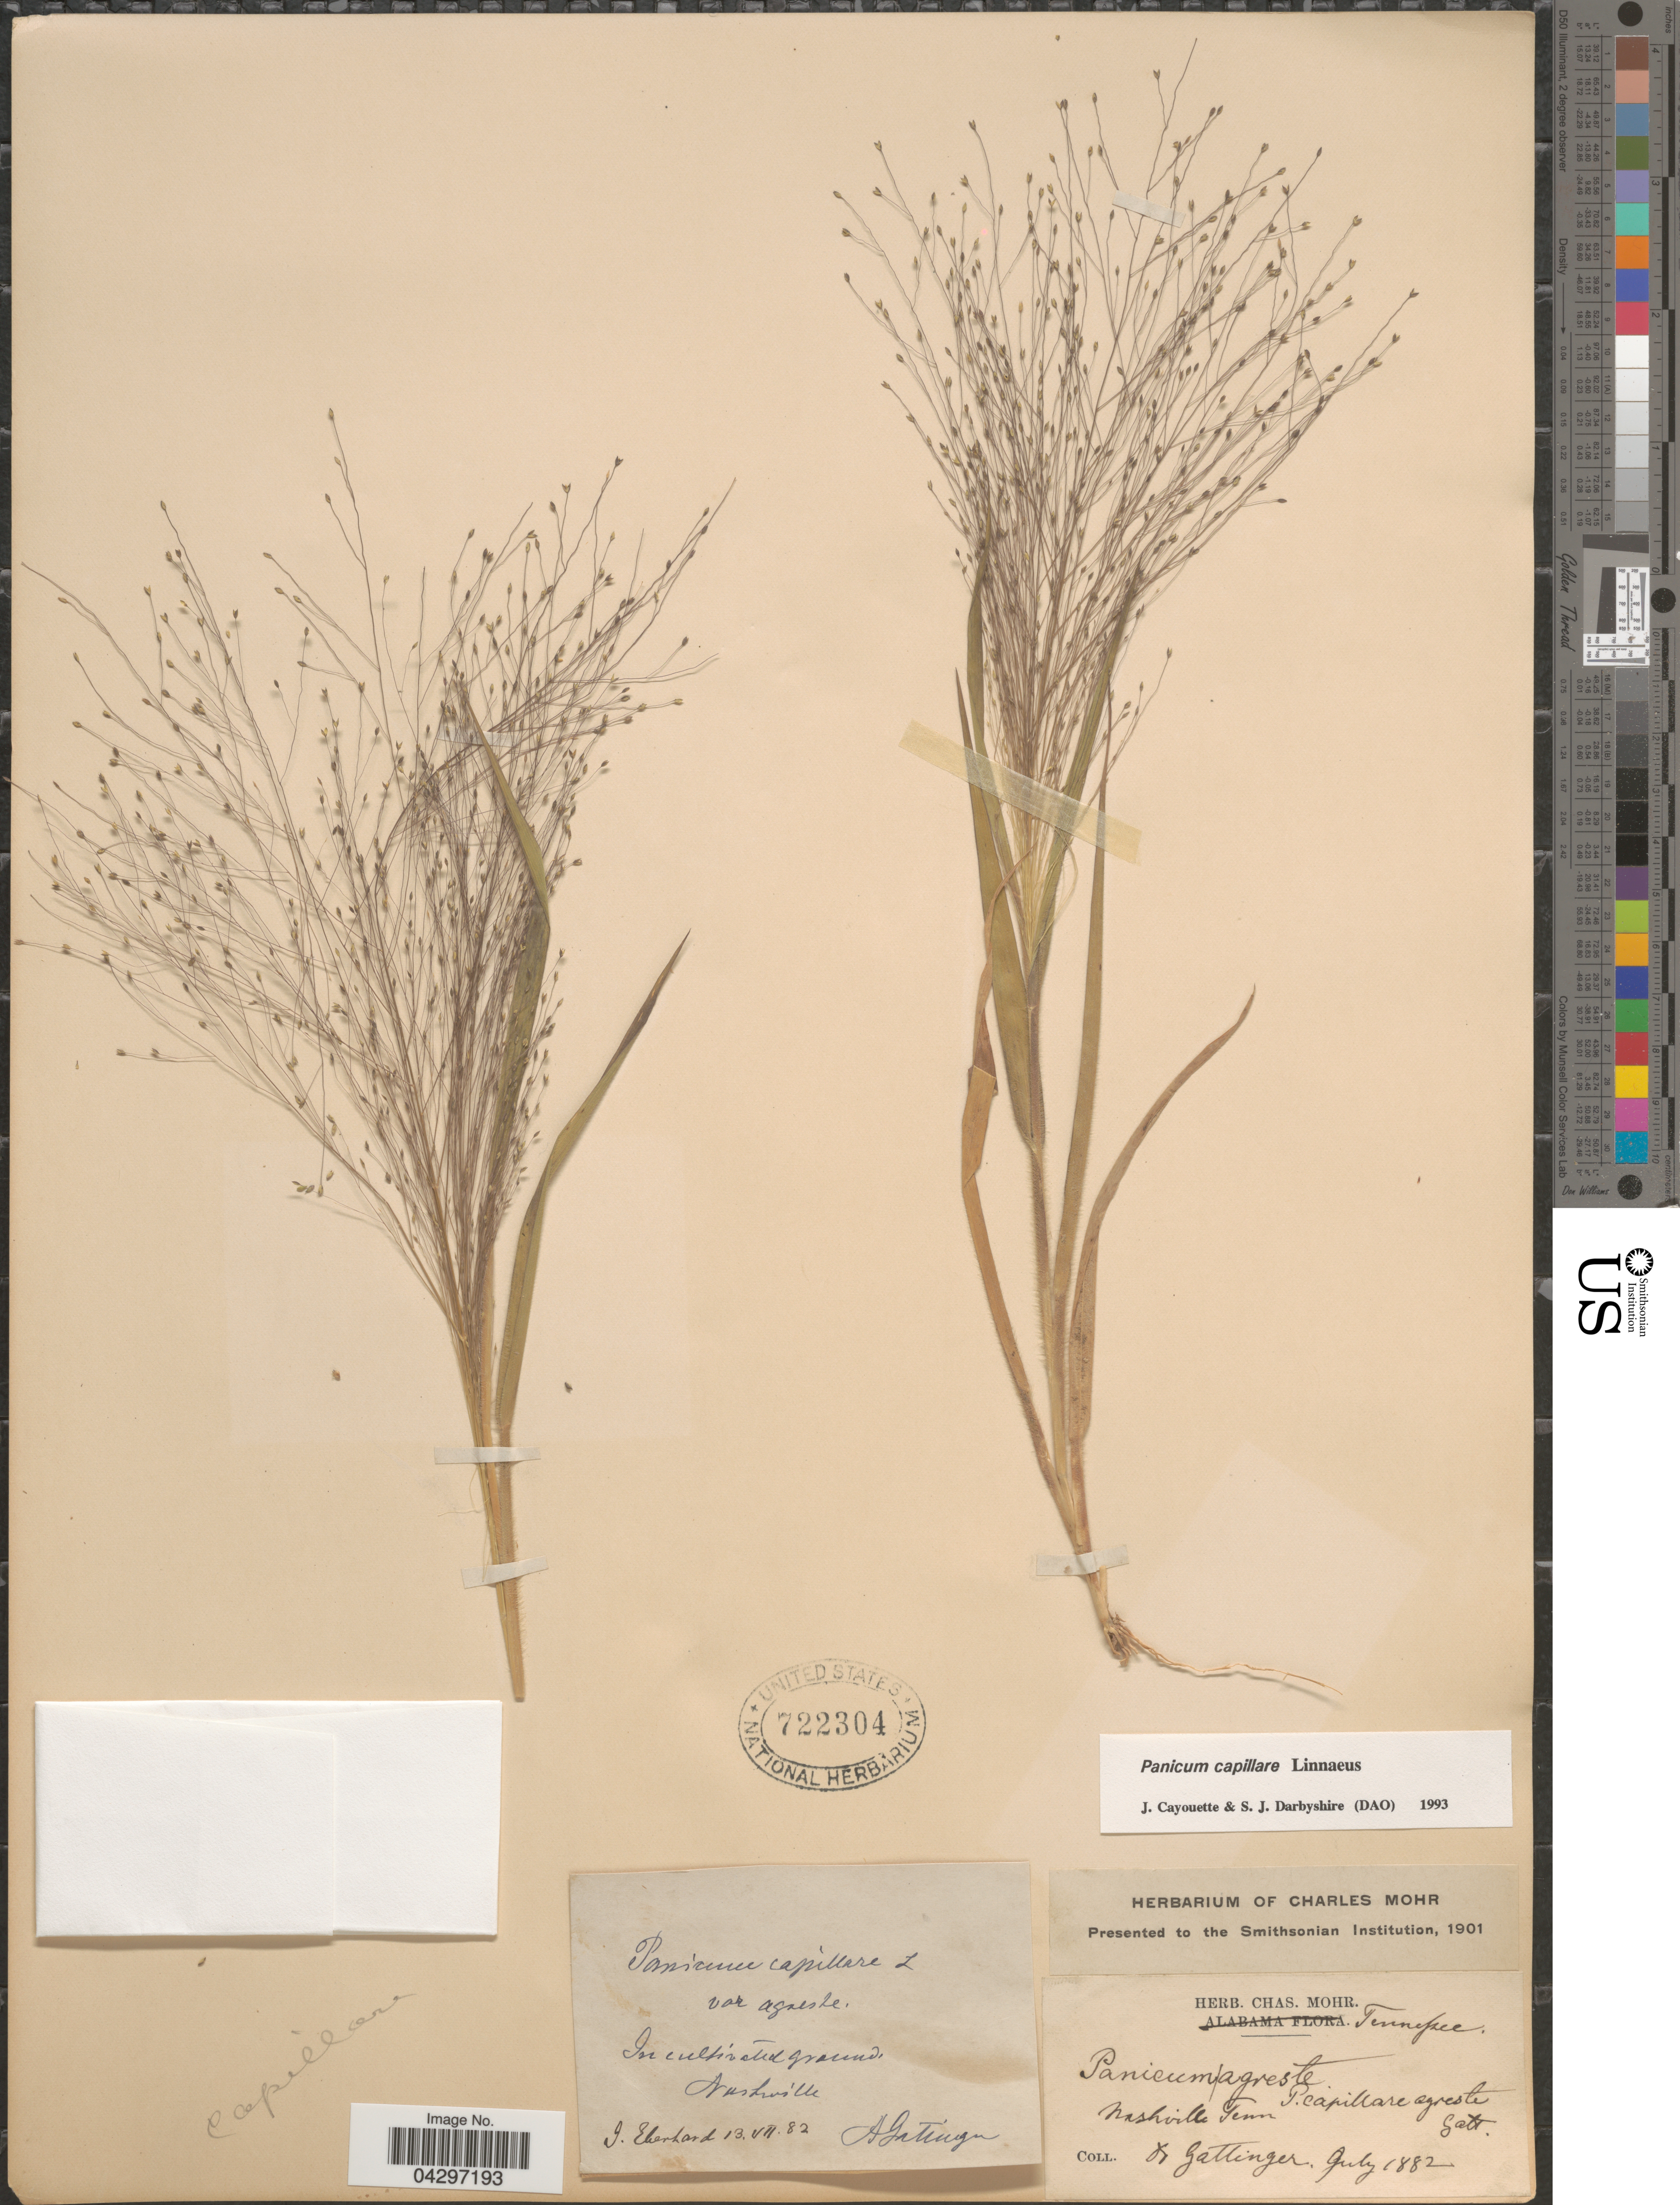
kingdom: Plantae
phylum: Tracheophyta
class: Liliopsida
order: Poales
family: Poaceae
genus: Panicum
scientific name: Panicum capillare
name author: L.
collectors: A. Gattinger & J. Eberhardt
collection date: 1882-07-13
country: United States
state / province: Tennessee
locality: Nashville.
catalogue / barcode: US 722304